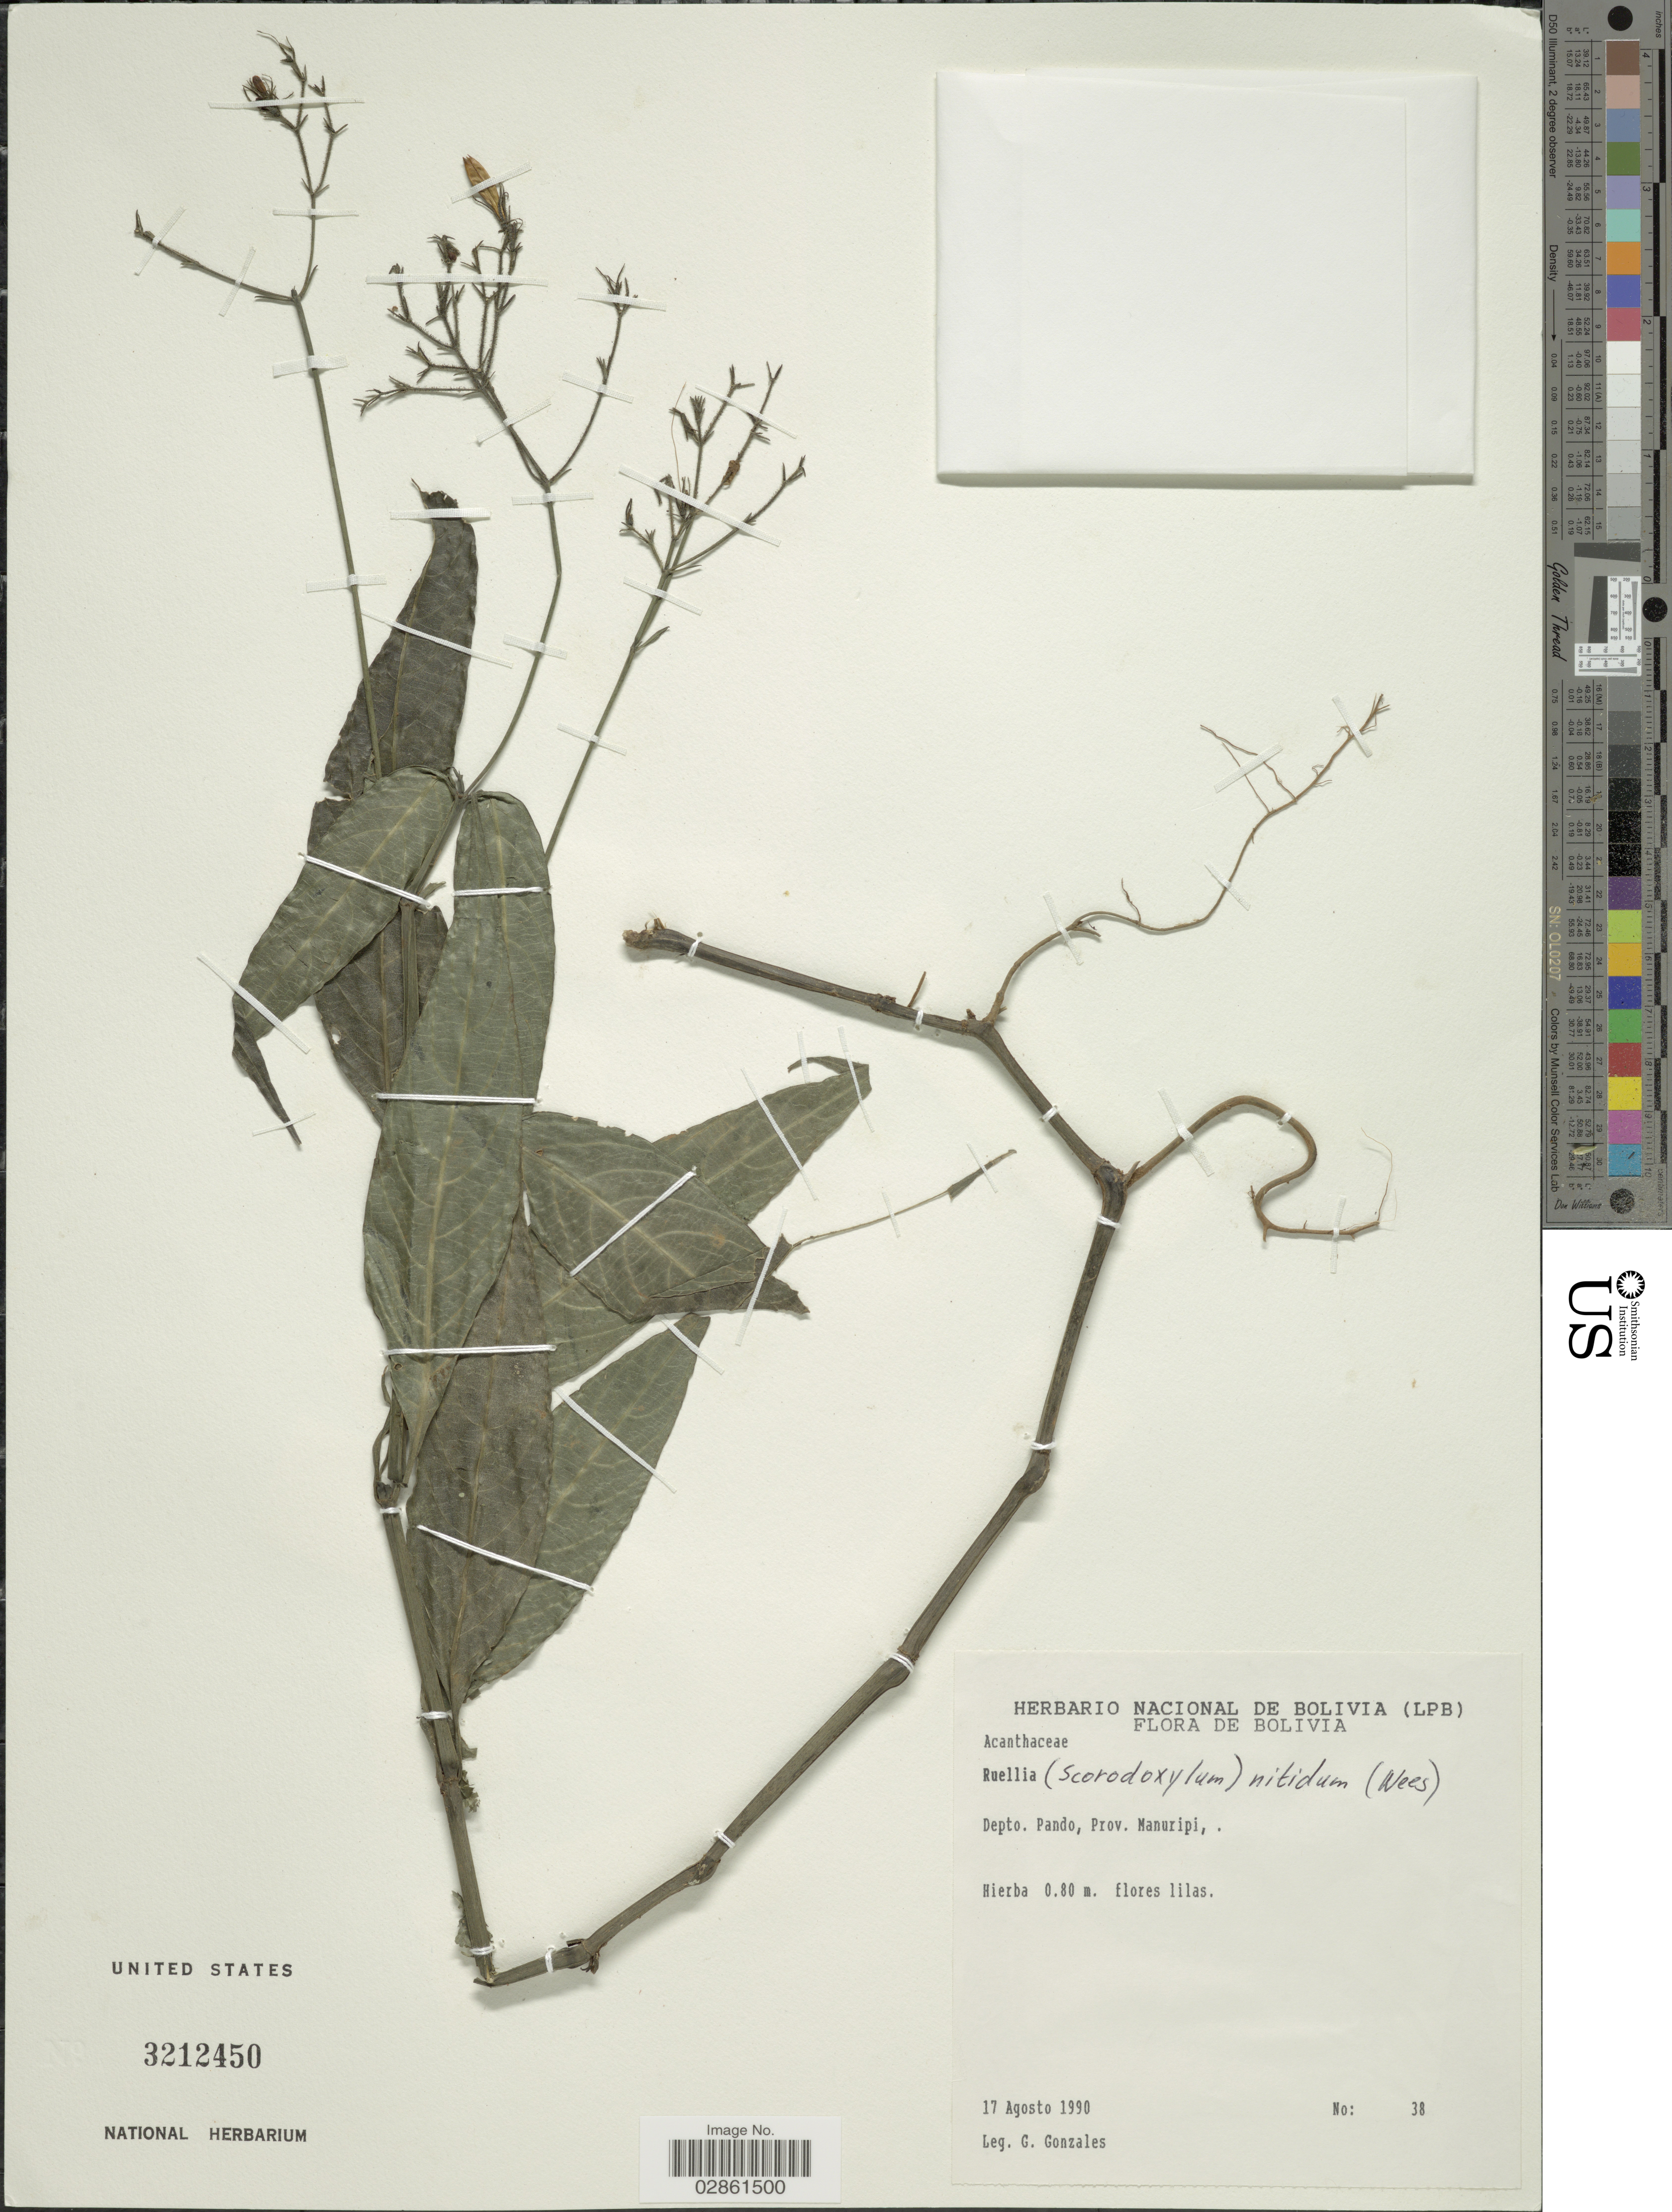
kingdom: Plantae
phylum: Tracheophyta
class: Magnoliopsida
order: Lamiales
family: Acanthaceae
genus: Ruellia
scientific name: Ruellia nitida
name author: (Nees) Wassh. & J.R.I. Wood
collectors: G. Gonzales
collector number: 38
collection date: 1990-08-17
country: Bolivia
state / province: Pando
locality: Dept. Pando, Prov. Manuripi.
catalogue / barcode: US 3212450